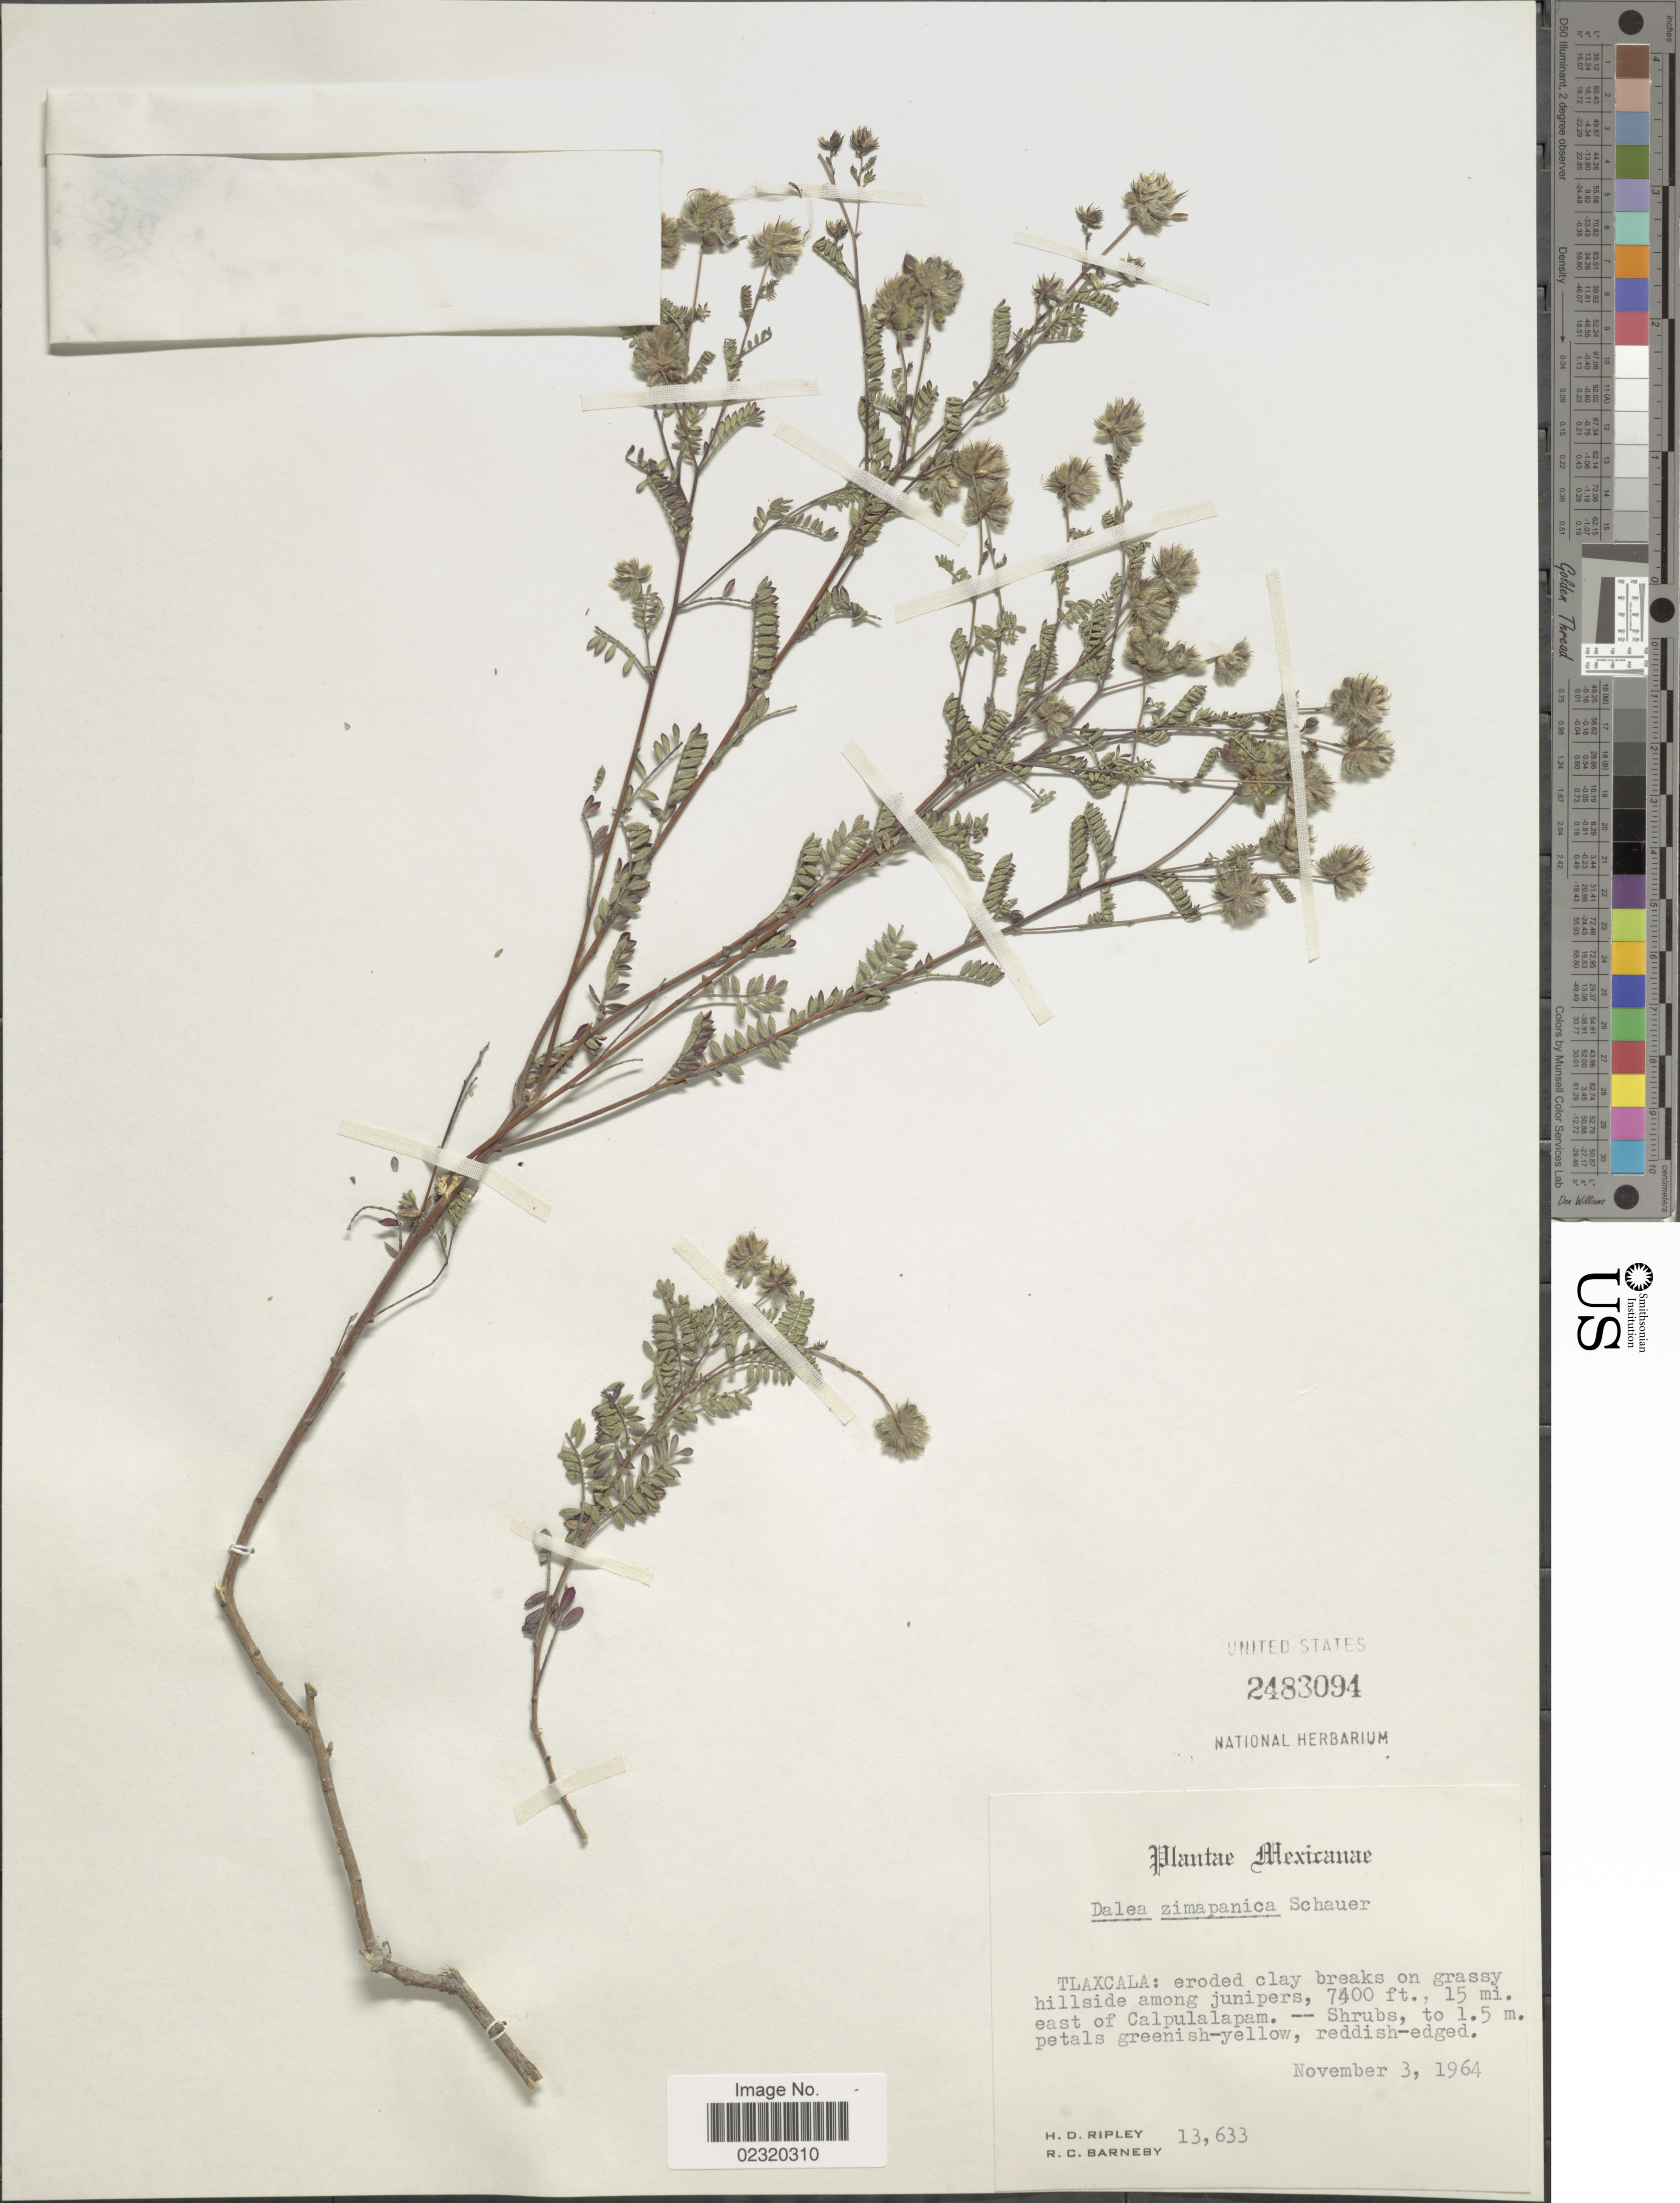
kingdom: Plantae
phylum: Tracheophyta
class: Magnoliopsida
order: Fabales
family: Fabaceae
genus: Dalea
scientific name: Dalea zimapanica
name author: S. Schauer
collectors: H. Ripley & R. C. Barneby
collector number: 13633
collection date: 1964-11-03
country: Mexico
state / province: Tlaxcala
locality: Eroded clay break on grassy hillside among junipers., 15 mi east of Calpulalapam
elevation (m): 2256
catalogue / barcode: US 2483094